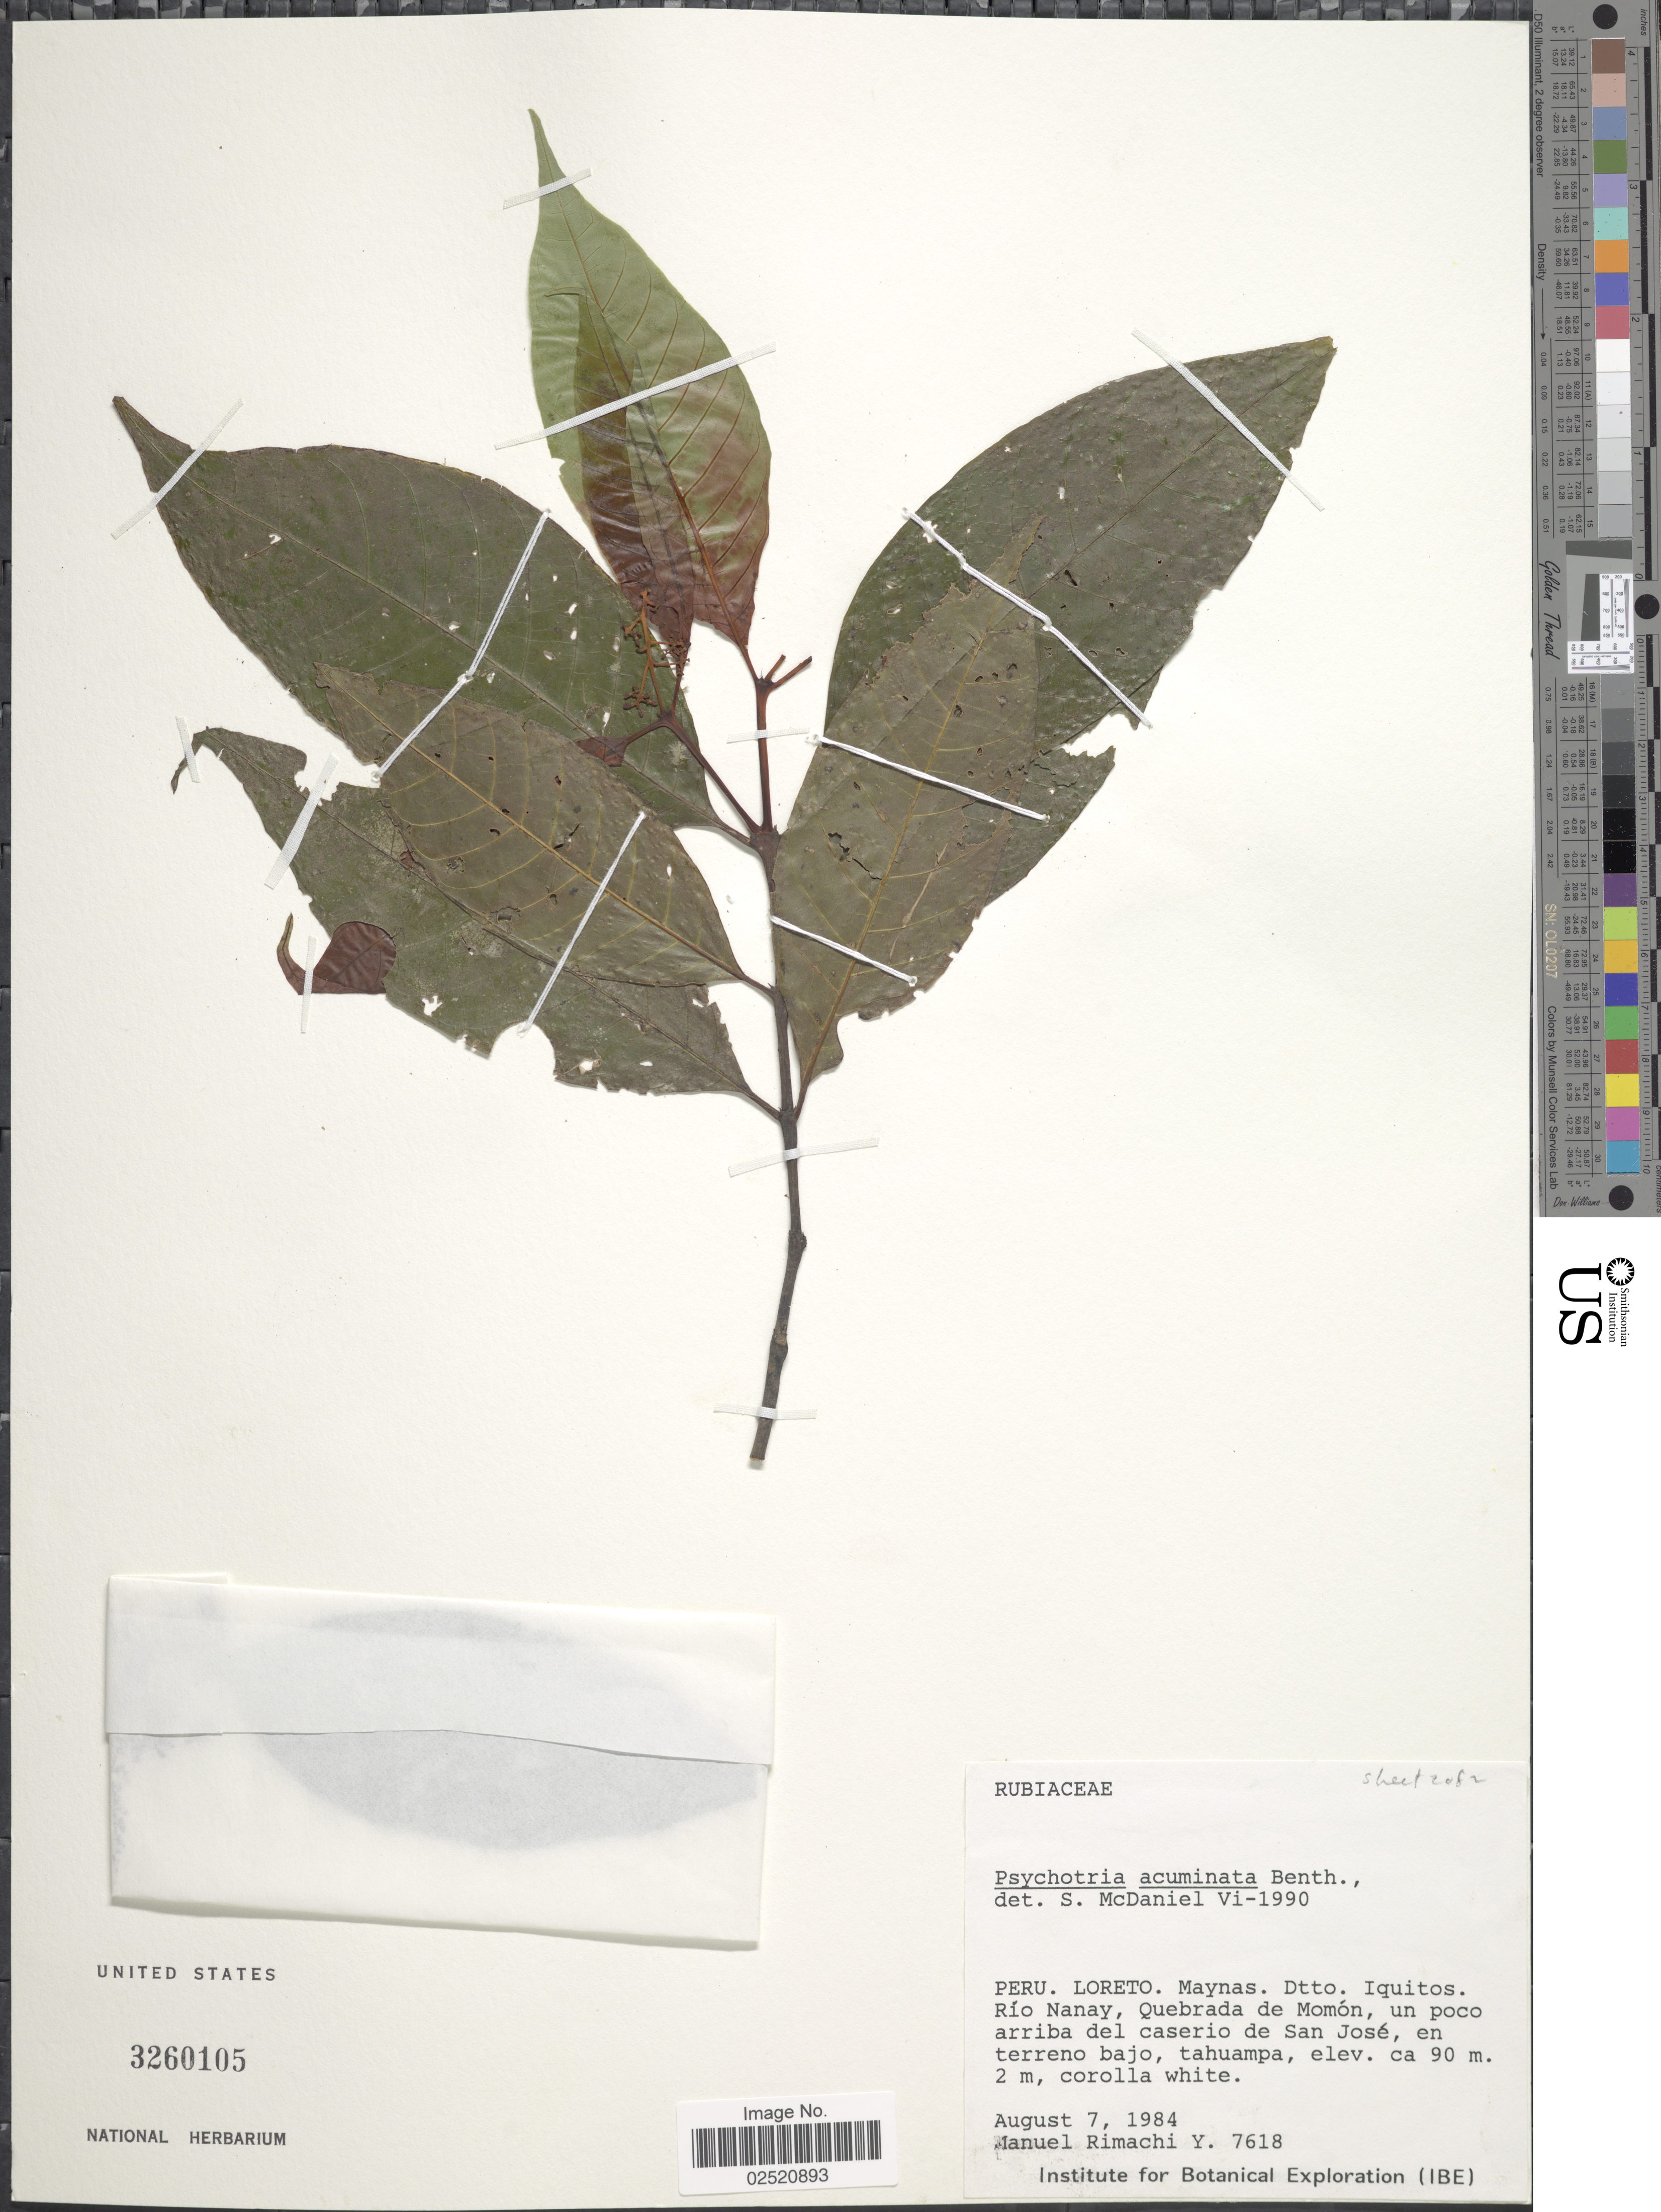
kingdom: Plantae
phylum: Tracheophyta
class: Magnoliopsida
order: Gentianales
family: Rubiaceae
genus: Psychotria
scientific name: Psychotria acuminata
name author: Benth.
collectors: M. Rimachi Y.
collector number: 7618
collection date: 1984-08-07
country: Peru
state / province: Loreto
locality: Maynas, Dtto. Iquitos, Rio Nanay, Quebrada de Momon, un poco arriba del caserio de San Jose, en terreno bajo, tahuampa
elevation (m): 90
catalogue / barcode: US 3260105